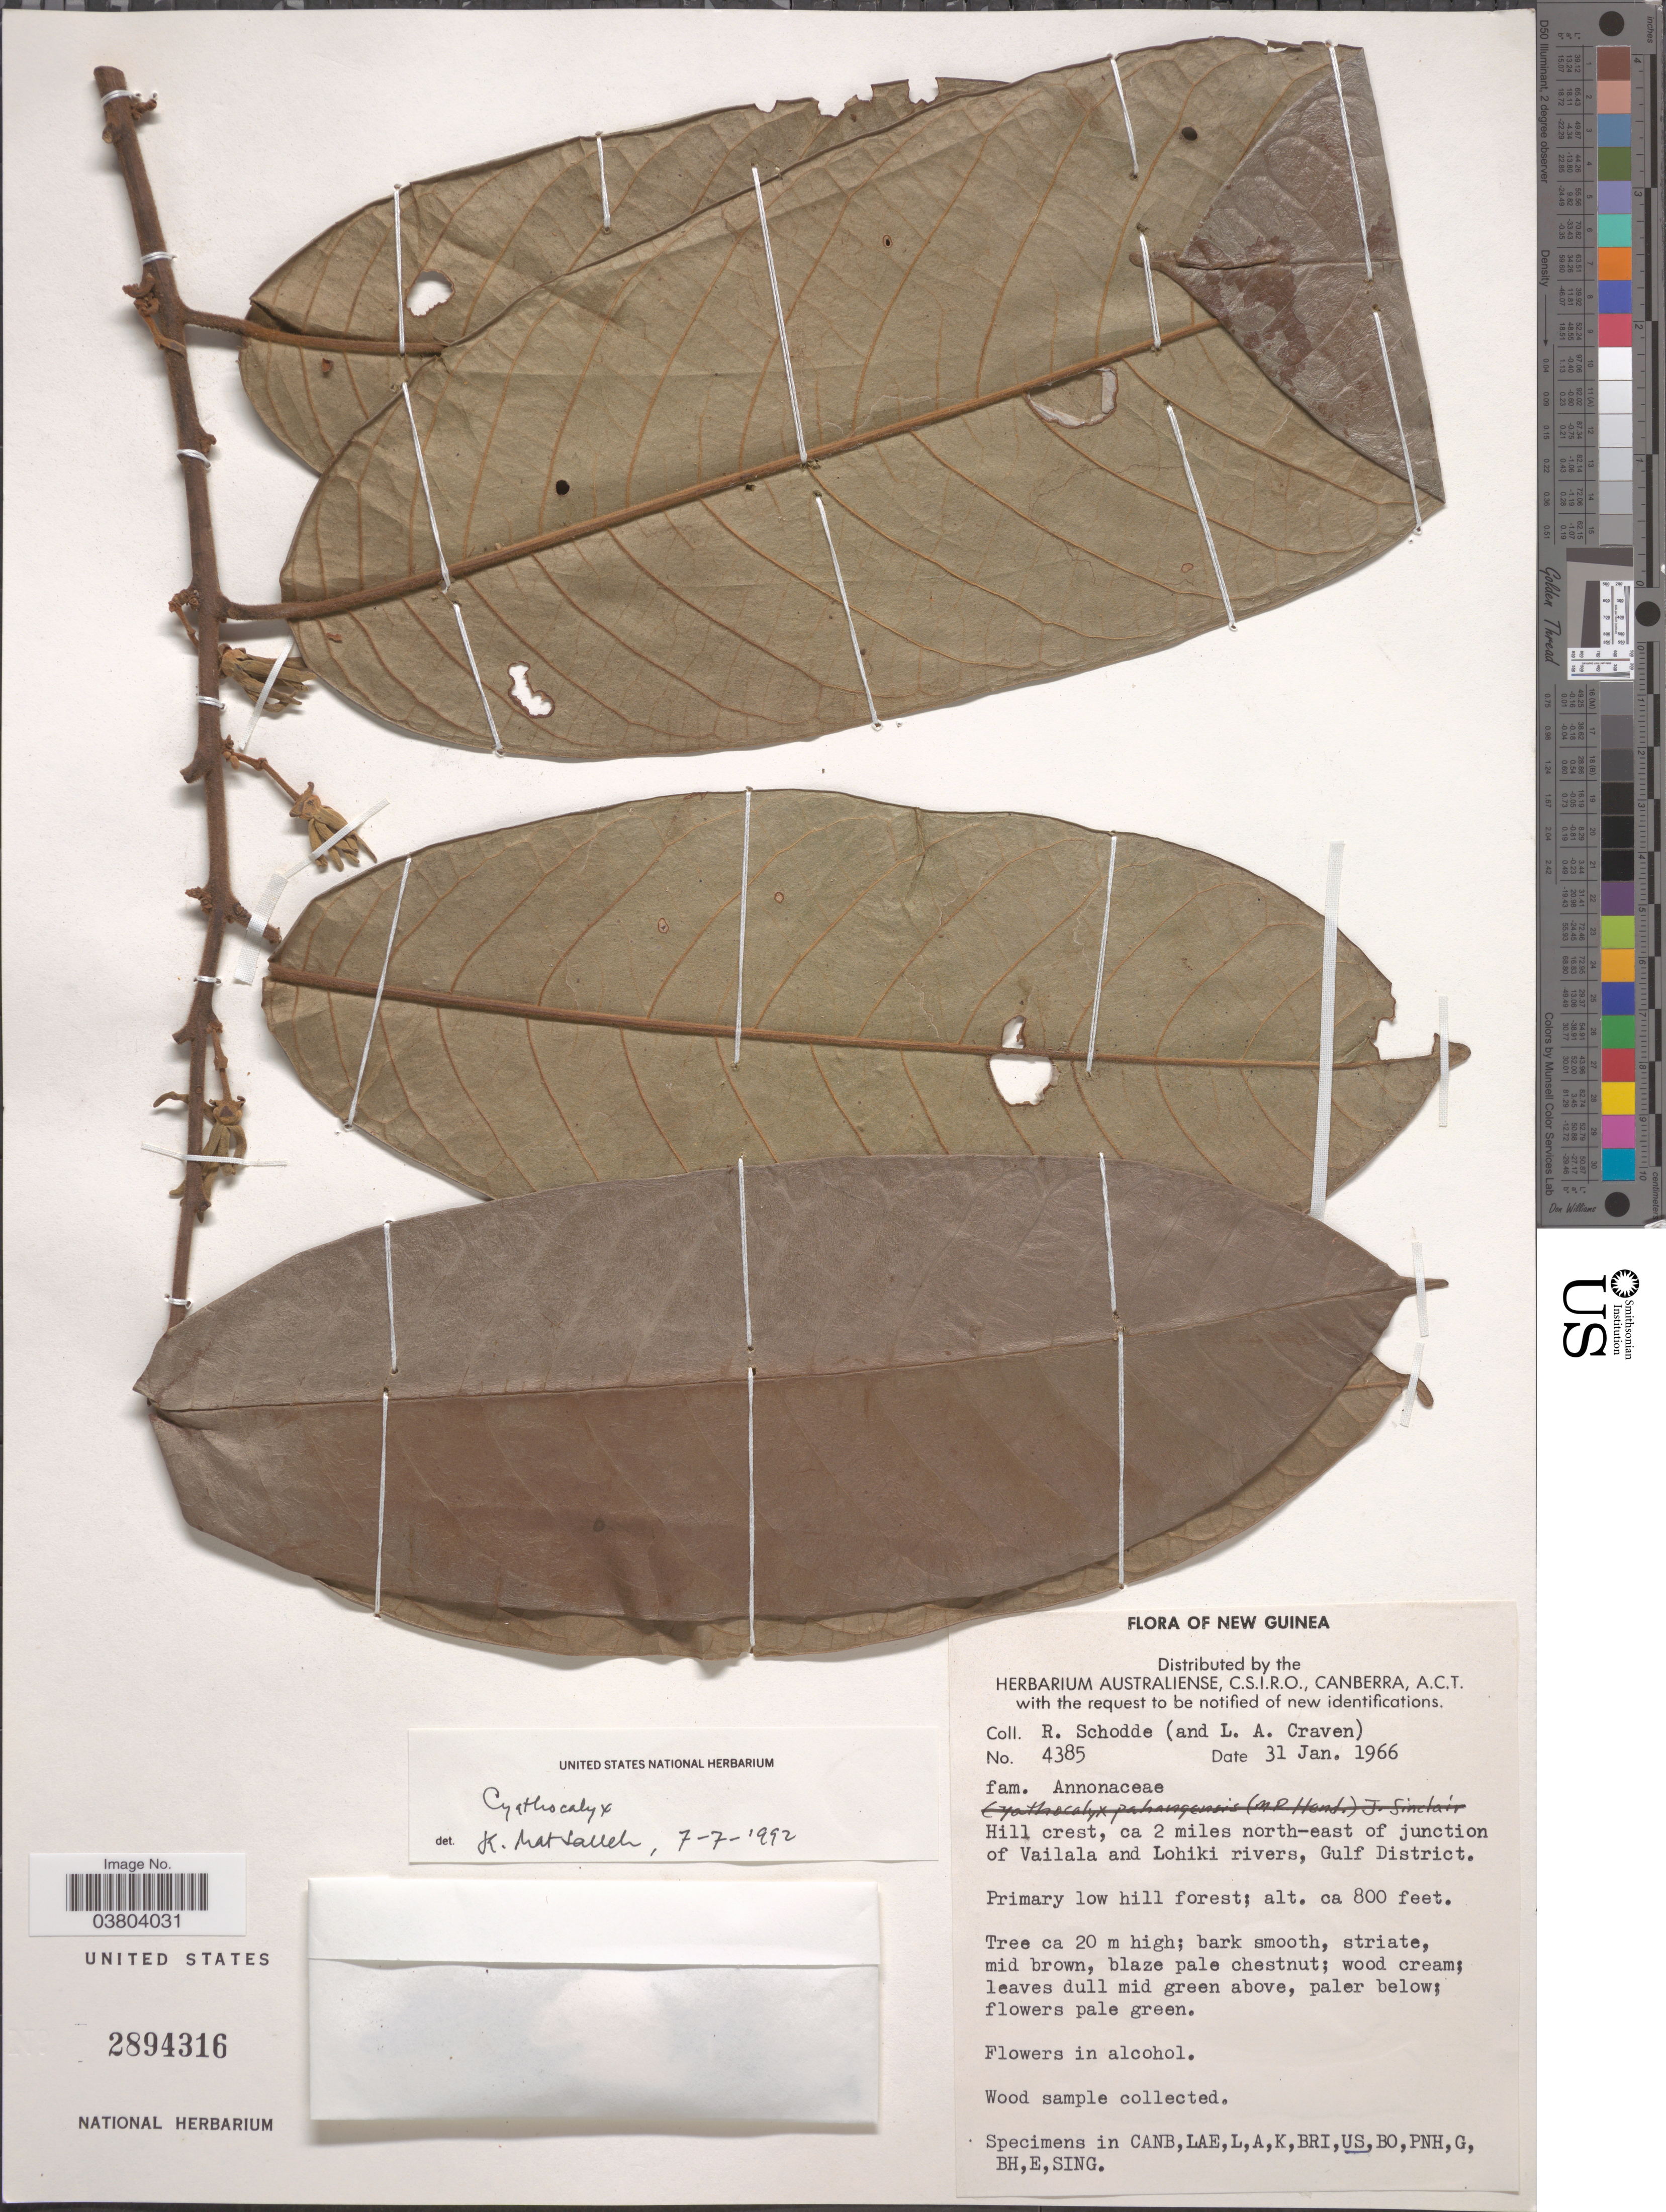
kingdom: Plantae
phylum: Tracheophyta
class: Magnoliopsida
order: Magnoliales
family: Annonaceae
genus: Cyathocalyx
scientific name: Cyathocalyx sp.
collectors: R. Schodde & L. A. Craven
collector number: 4385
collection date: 1966-01-31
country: Papua New Guinea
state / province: Gulf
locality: New Guinea. Hill crest, ca 2 miles north-east of junction of Vailala and Lohiki rivers, Gulf District.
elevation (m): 244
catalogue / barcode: US 2894316